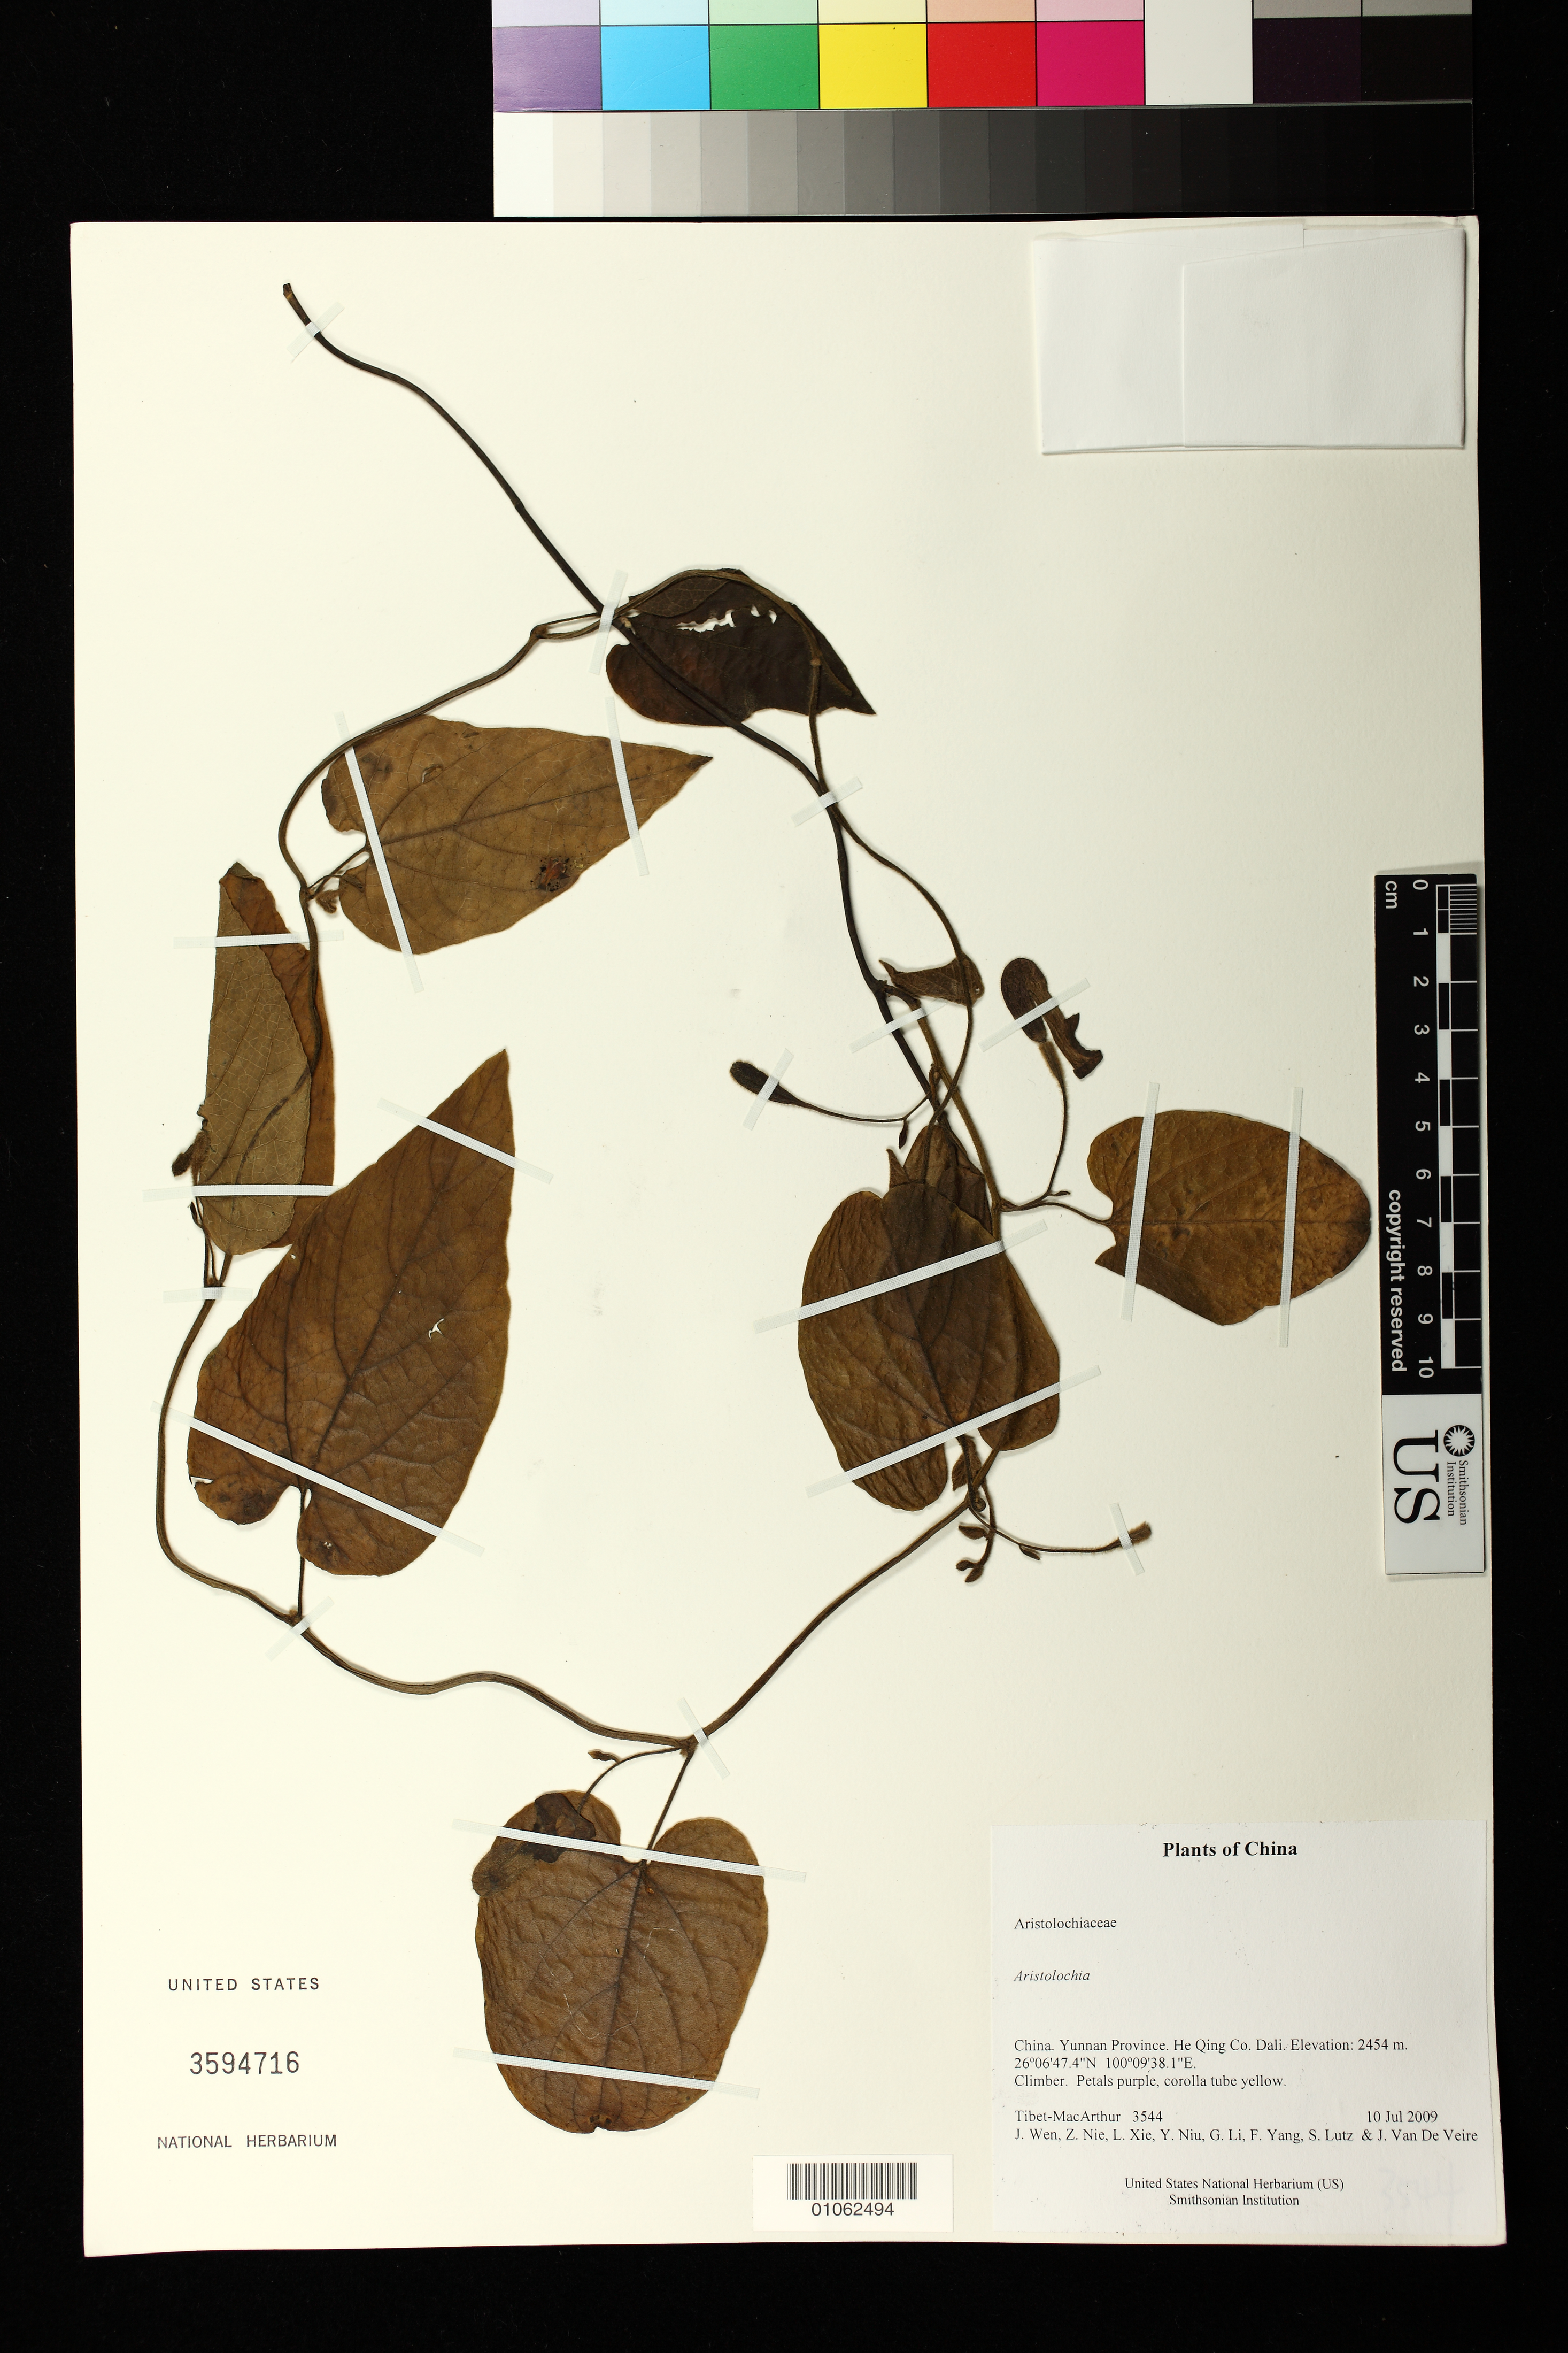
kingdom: Plantae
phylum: Tracheophyta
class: Magnoliopsida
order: Piperales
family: Aristolochiaceae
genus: Aristolochia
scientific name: Aristolochia sp.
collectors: Tibet-MacArthur, J. Wen, Z. Nie, L. Xie, Y. Niu, G. Li, F. Yang, S. Lutz & J. Van De Veire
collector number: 3544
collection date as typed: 10 Jul 2009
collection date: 2009-07-10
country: China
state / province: Yunnan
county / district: He Qing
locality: Dali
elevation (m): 2454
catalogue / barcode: US 3594716